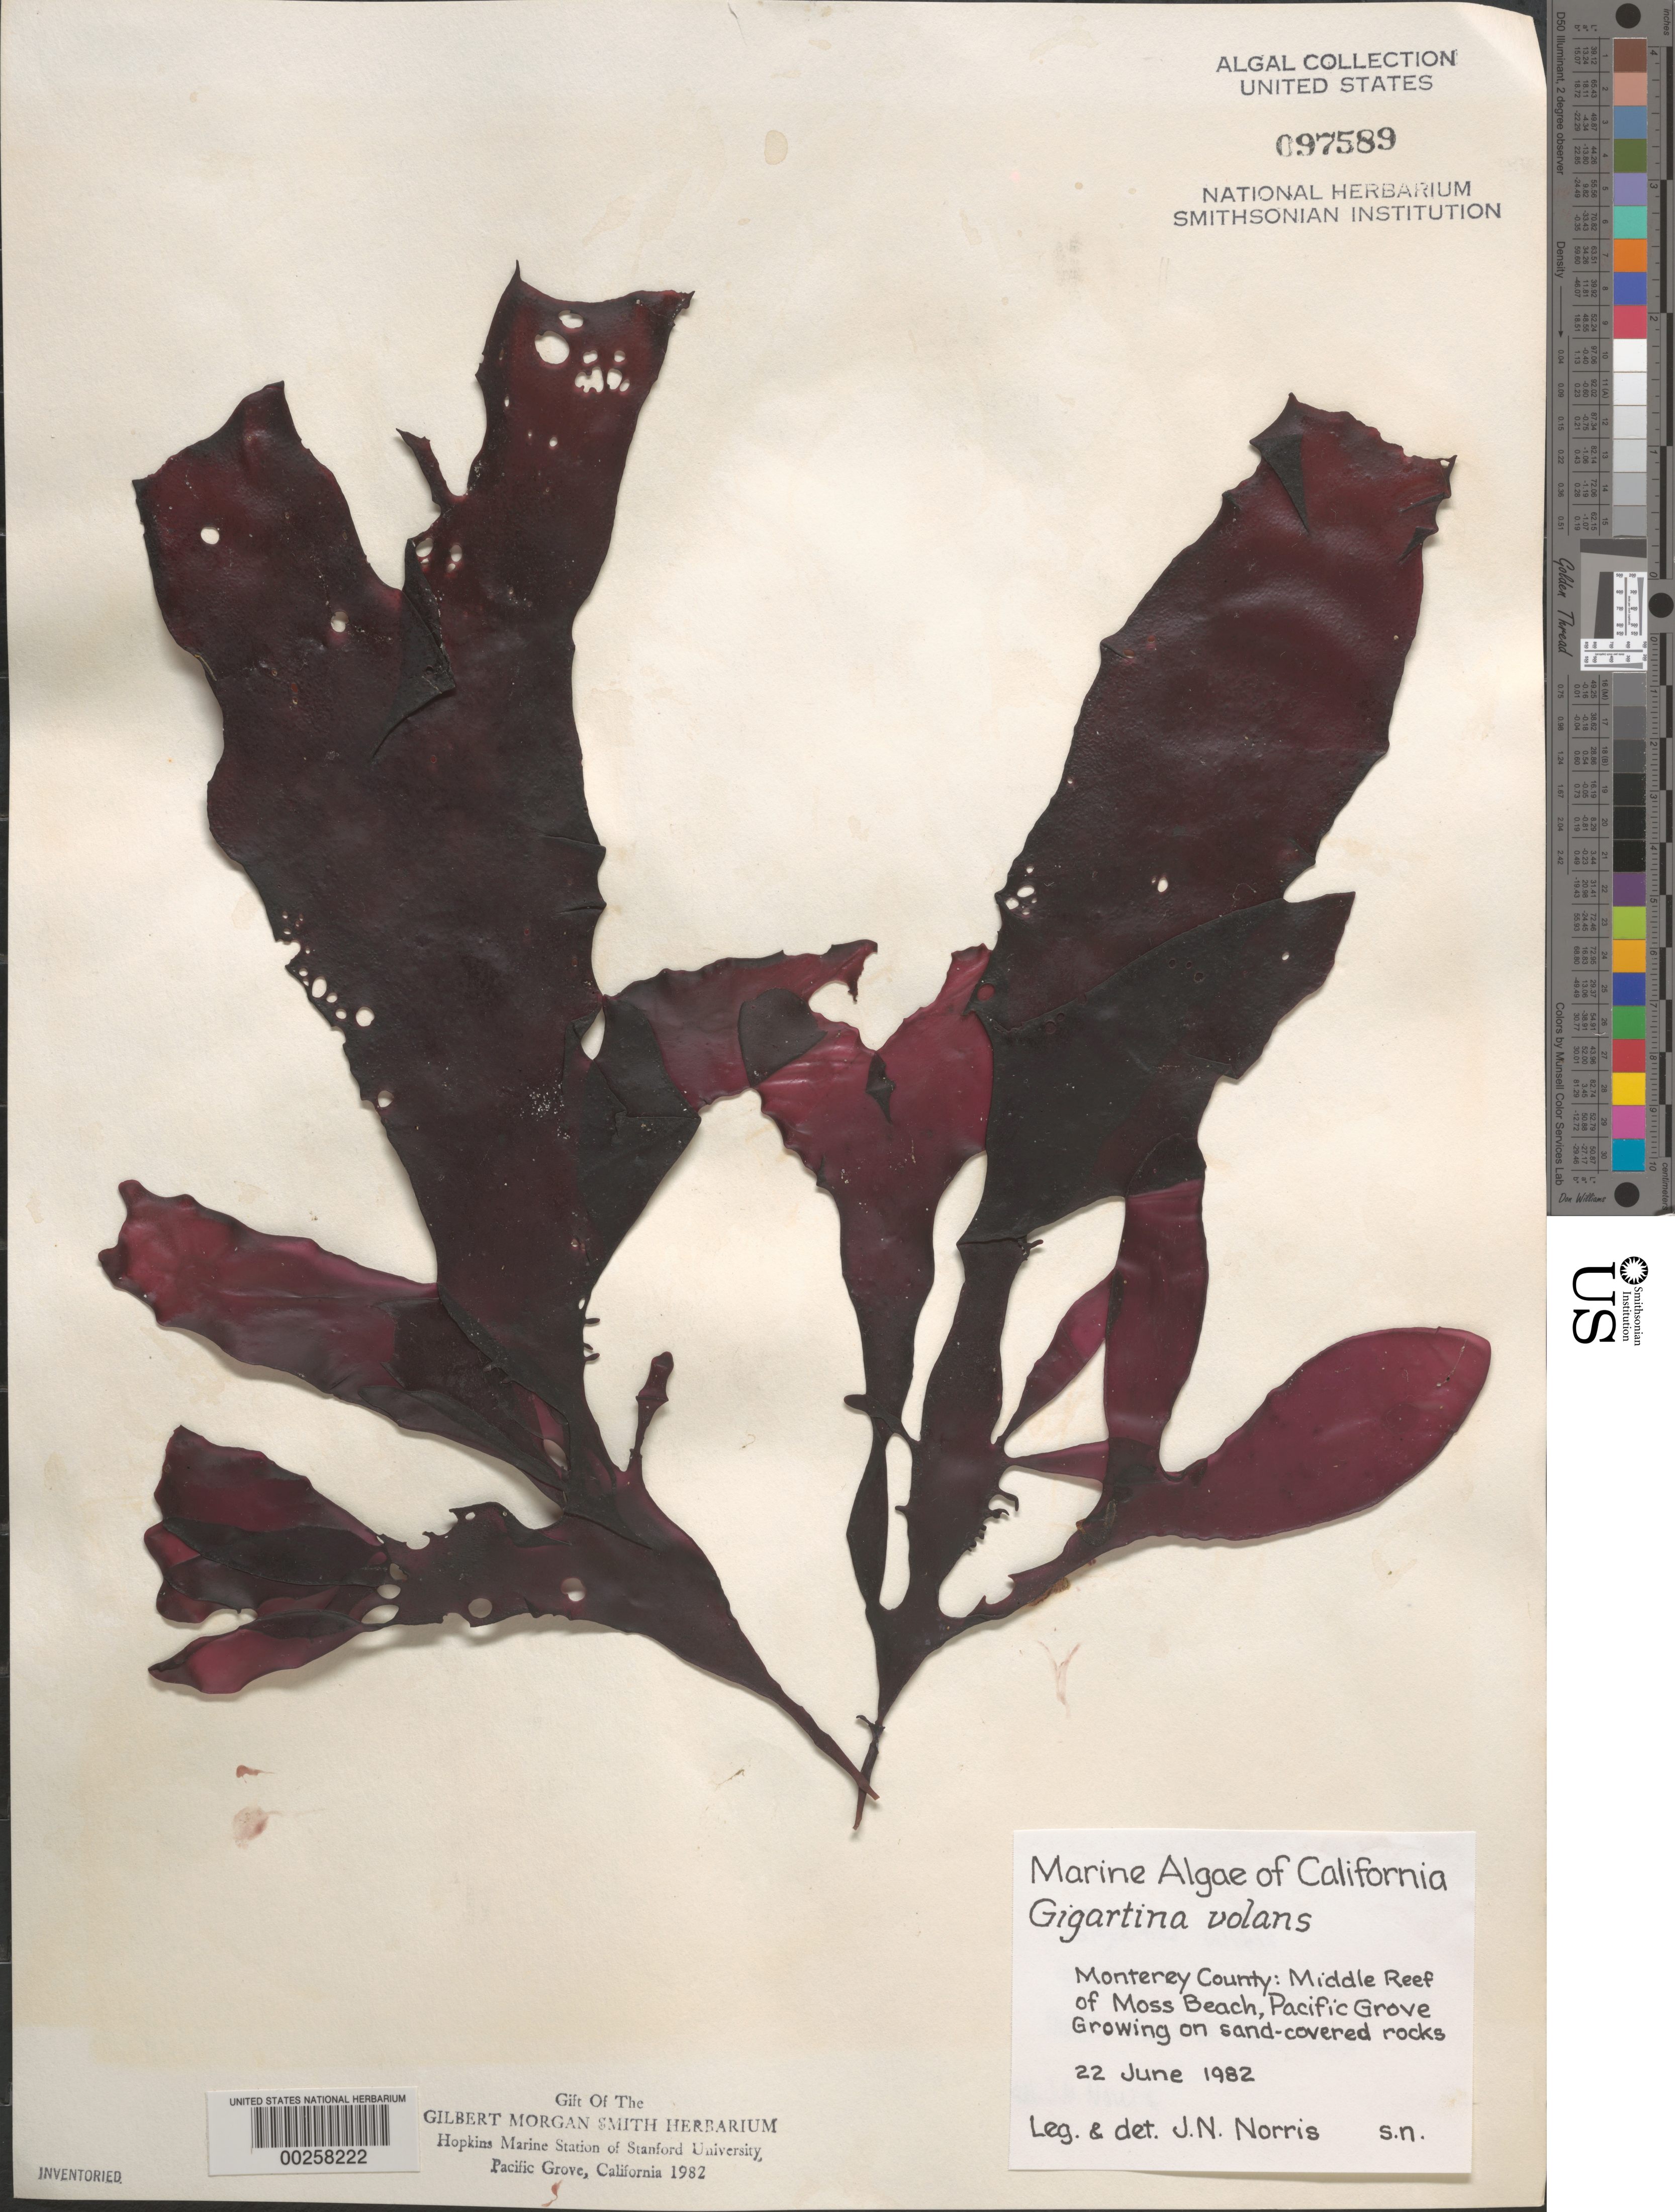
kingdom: Plantae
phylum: Rhodophyta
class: Florideophyceae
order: Gigartinales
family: Gigartinaceae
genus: Mazzaella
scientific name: Mazzaella volans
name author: (C. Agardh) Fredericq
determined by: Algae name updating Project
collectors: J. N. Norris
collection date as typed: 22 Jun 1982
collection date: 1982-06-22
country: United States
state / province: California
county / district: Monterey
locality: Middle reef of Moss Beach, Pacific Grove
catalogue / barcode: US 97589